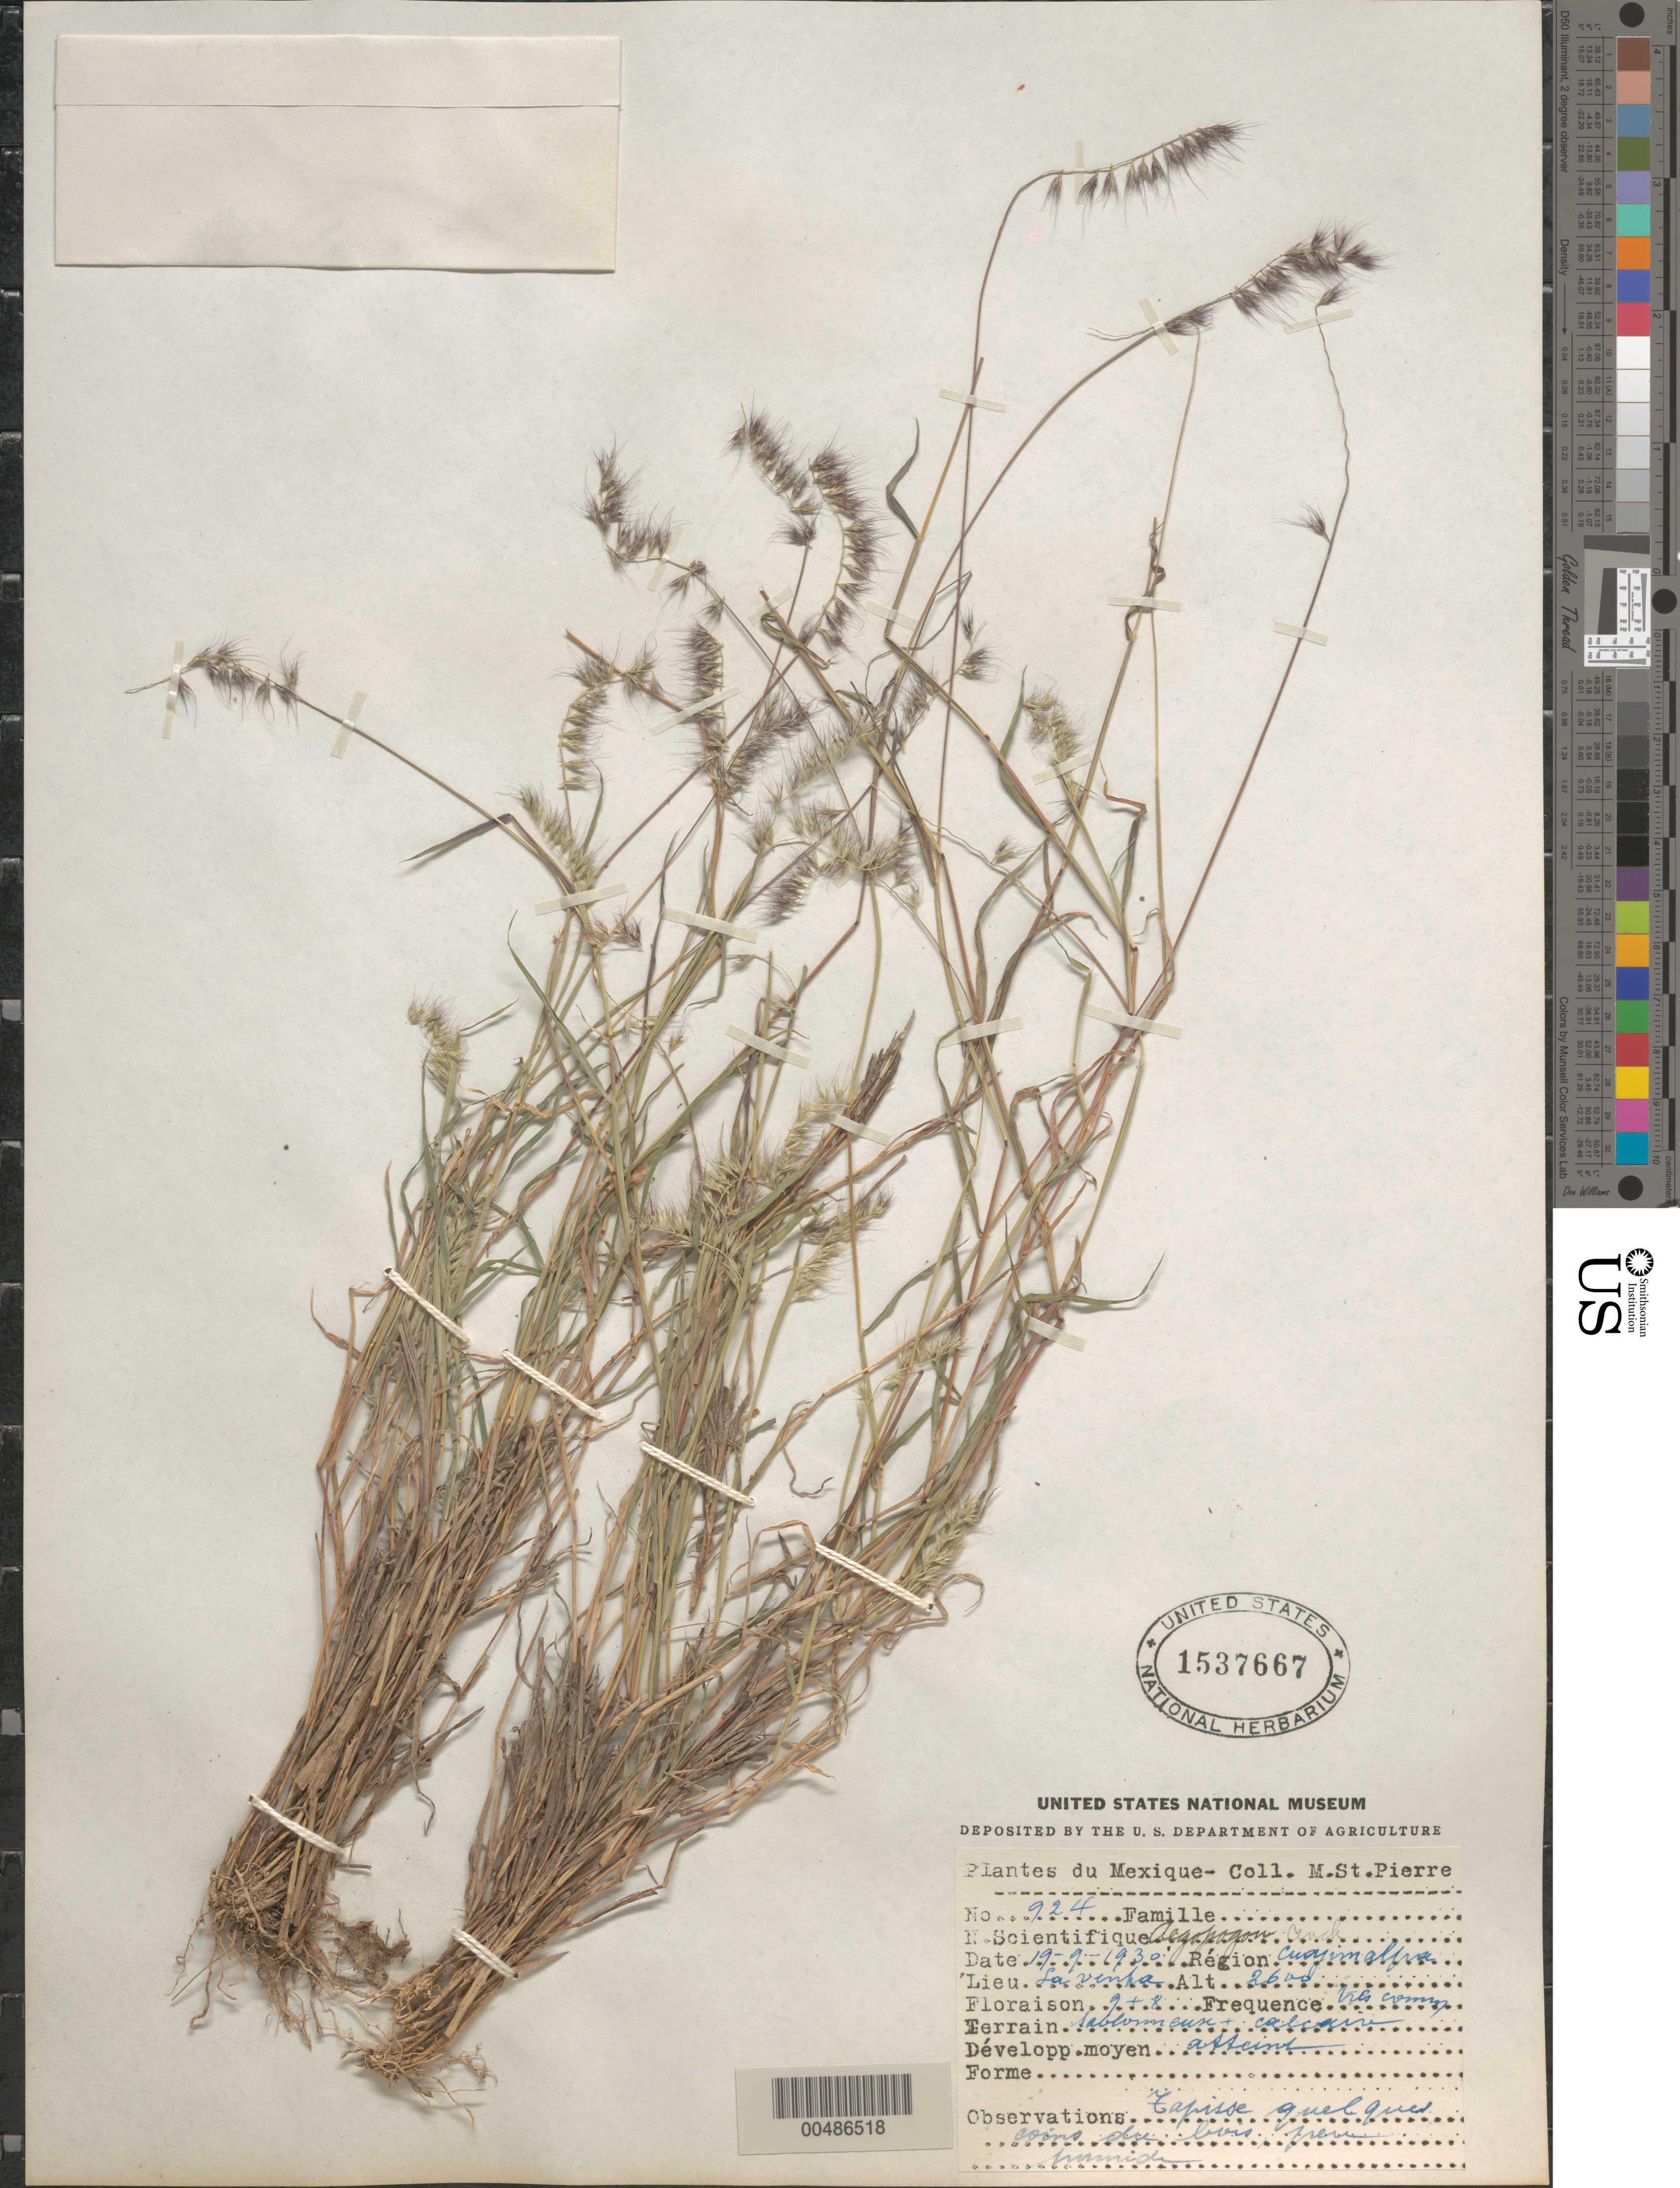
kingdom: Plantae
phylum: Tracheophyta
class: Liliopsida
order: Poales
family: Poaceae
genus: Aegopogon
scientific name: Aegopogon cenchroides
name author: Humb. & Bonpl. ex Willd.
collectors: M. Saint-Pierre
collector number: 924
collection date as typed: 19 Sep 1930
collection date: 1930-09-19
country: Mexico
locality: Cuajimalpa, La Vinpa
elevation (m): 2600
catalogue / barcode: US 1537667